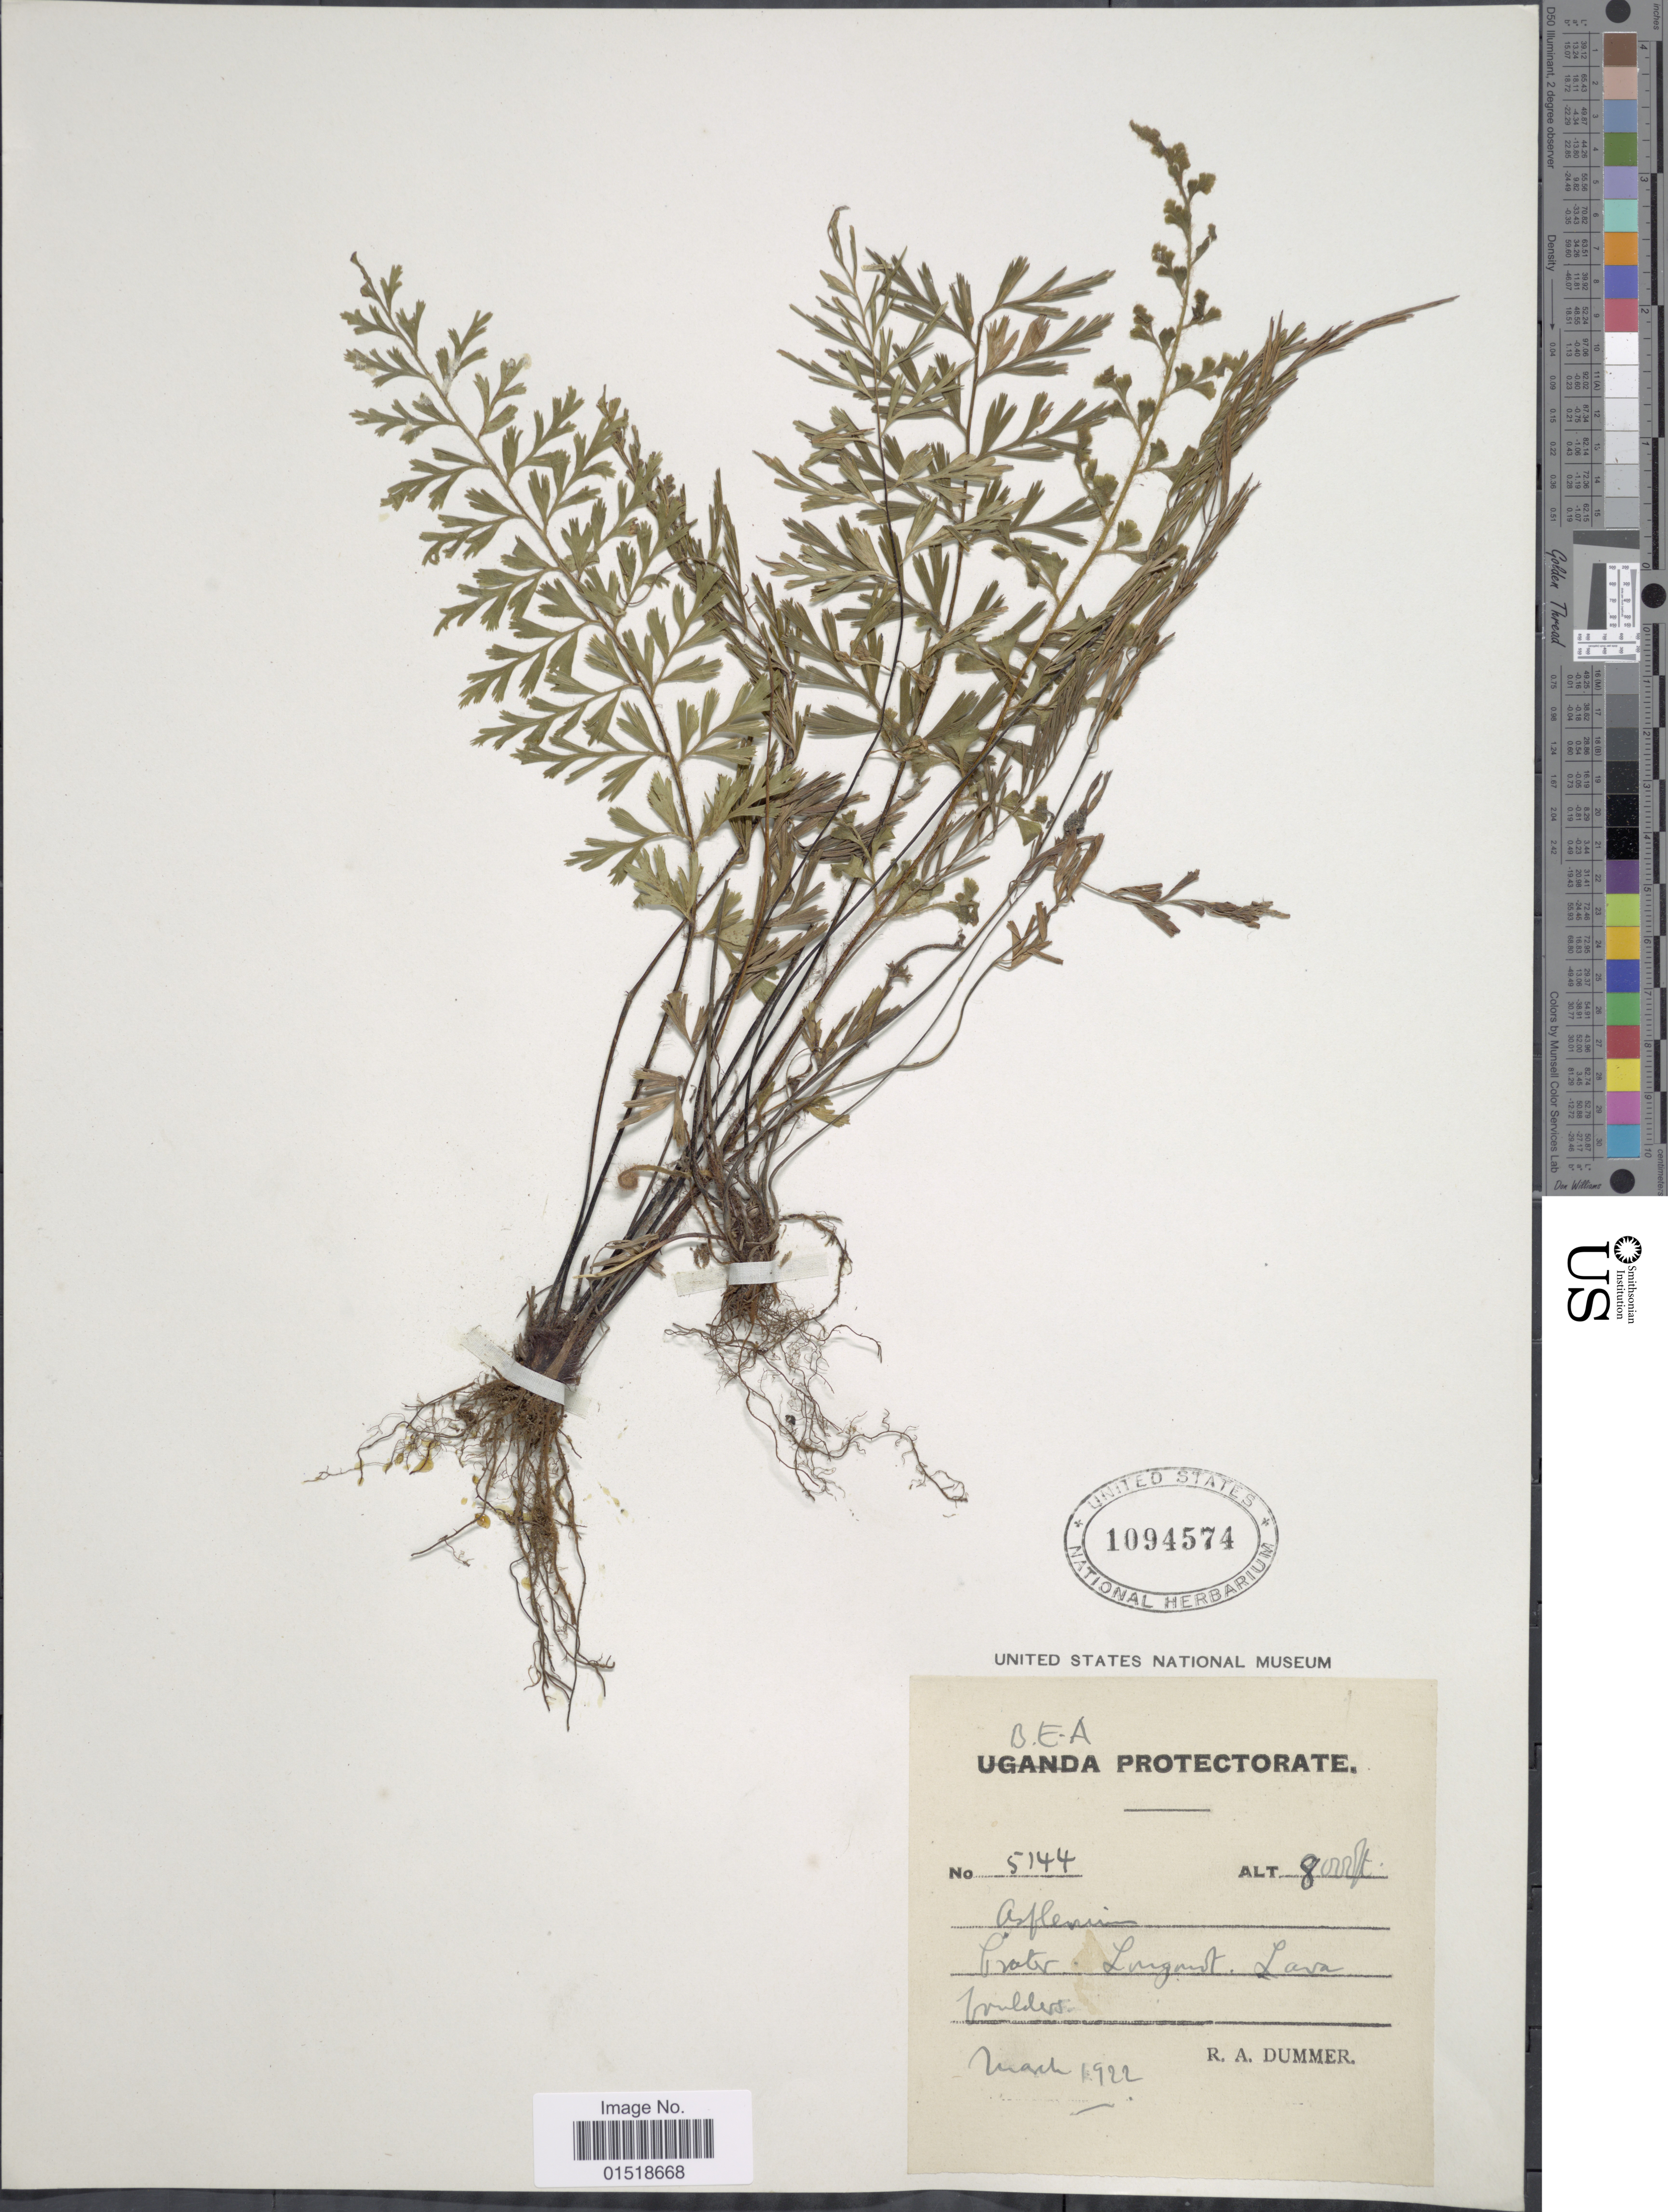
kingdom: Plantae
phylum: Tracheophyta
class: Polypodiopsida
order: Polypodiales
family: Aspleniaceae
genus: Asplenium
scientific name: Asplenium aethiopicum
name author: (Burm. f.) Bech.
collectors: R. Dümmer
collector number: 5144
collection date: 1922-03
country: Kenya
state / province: Nakuru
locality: Crater, [illegible text]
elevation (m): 2438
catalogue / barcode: US 1094574